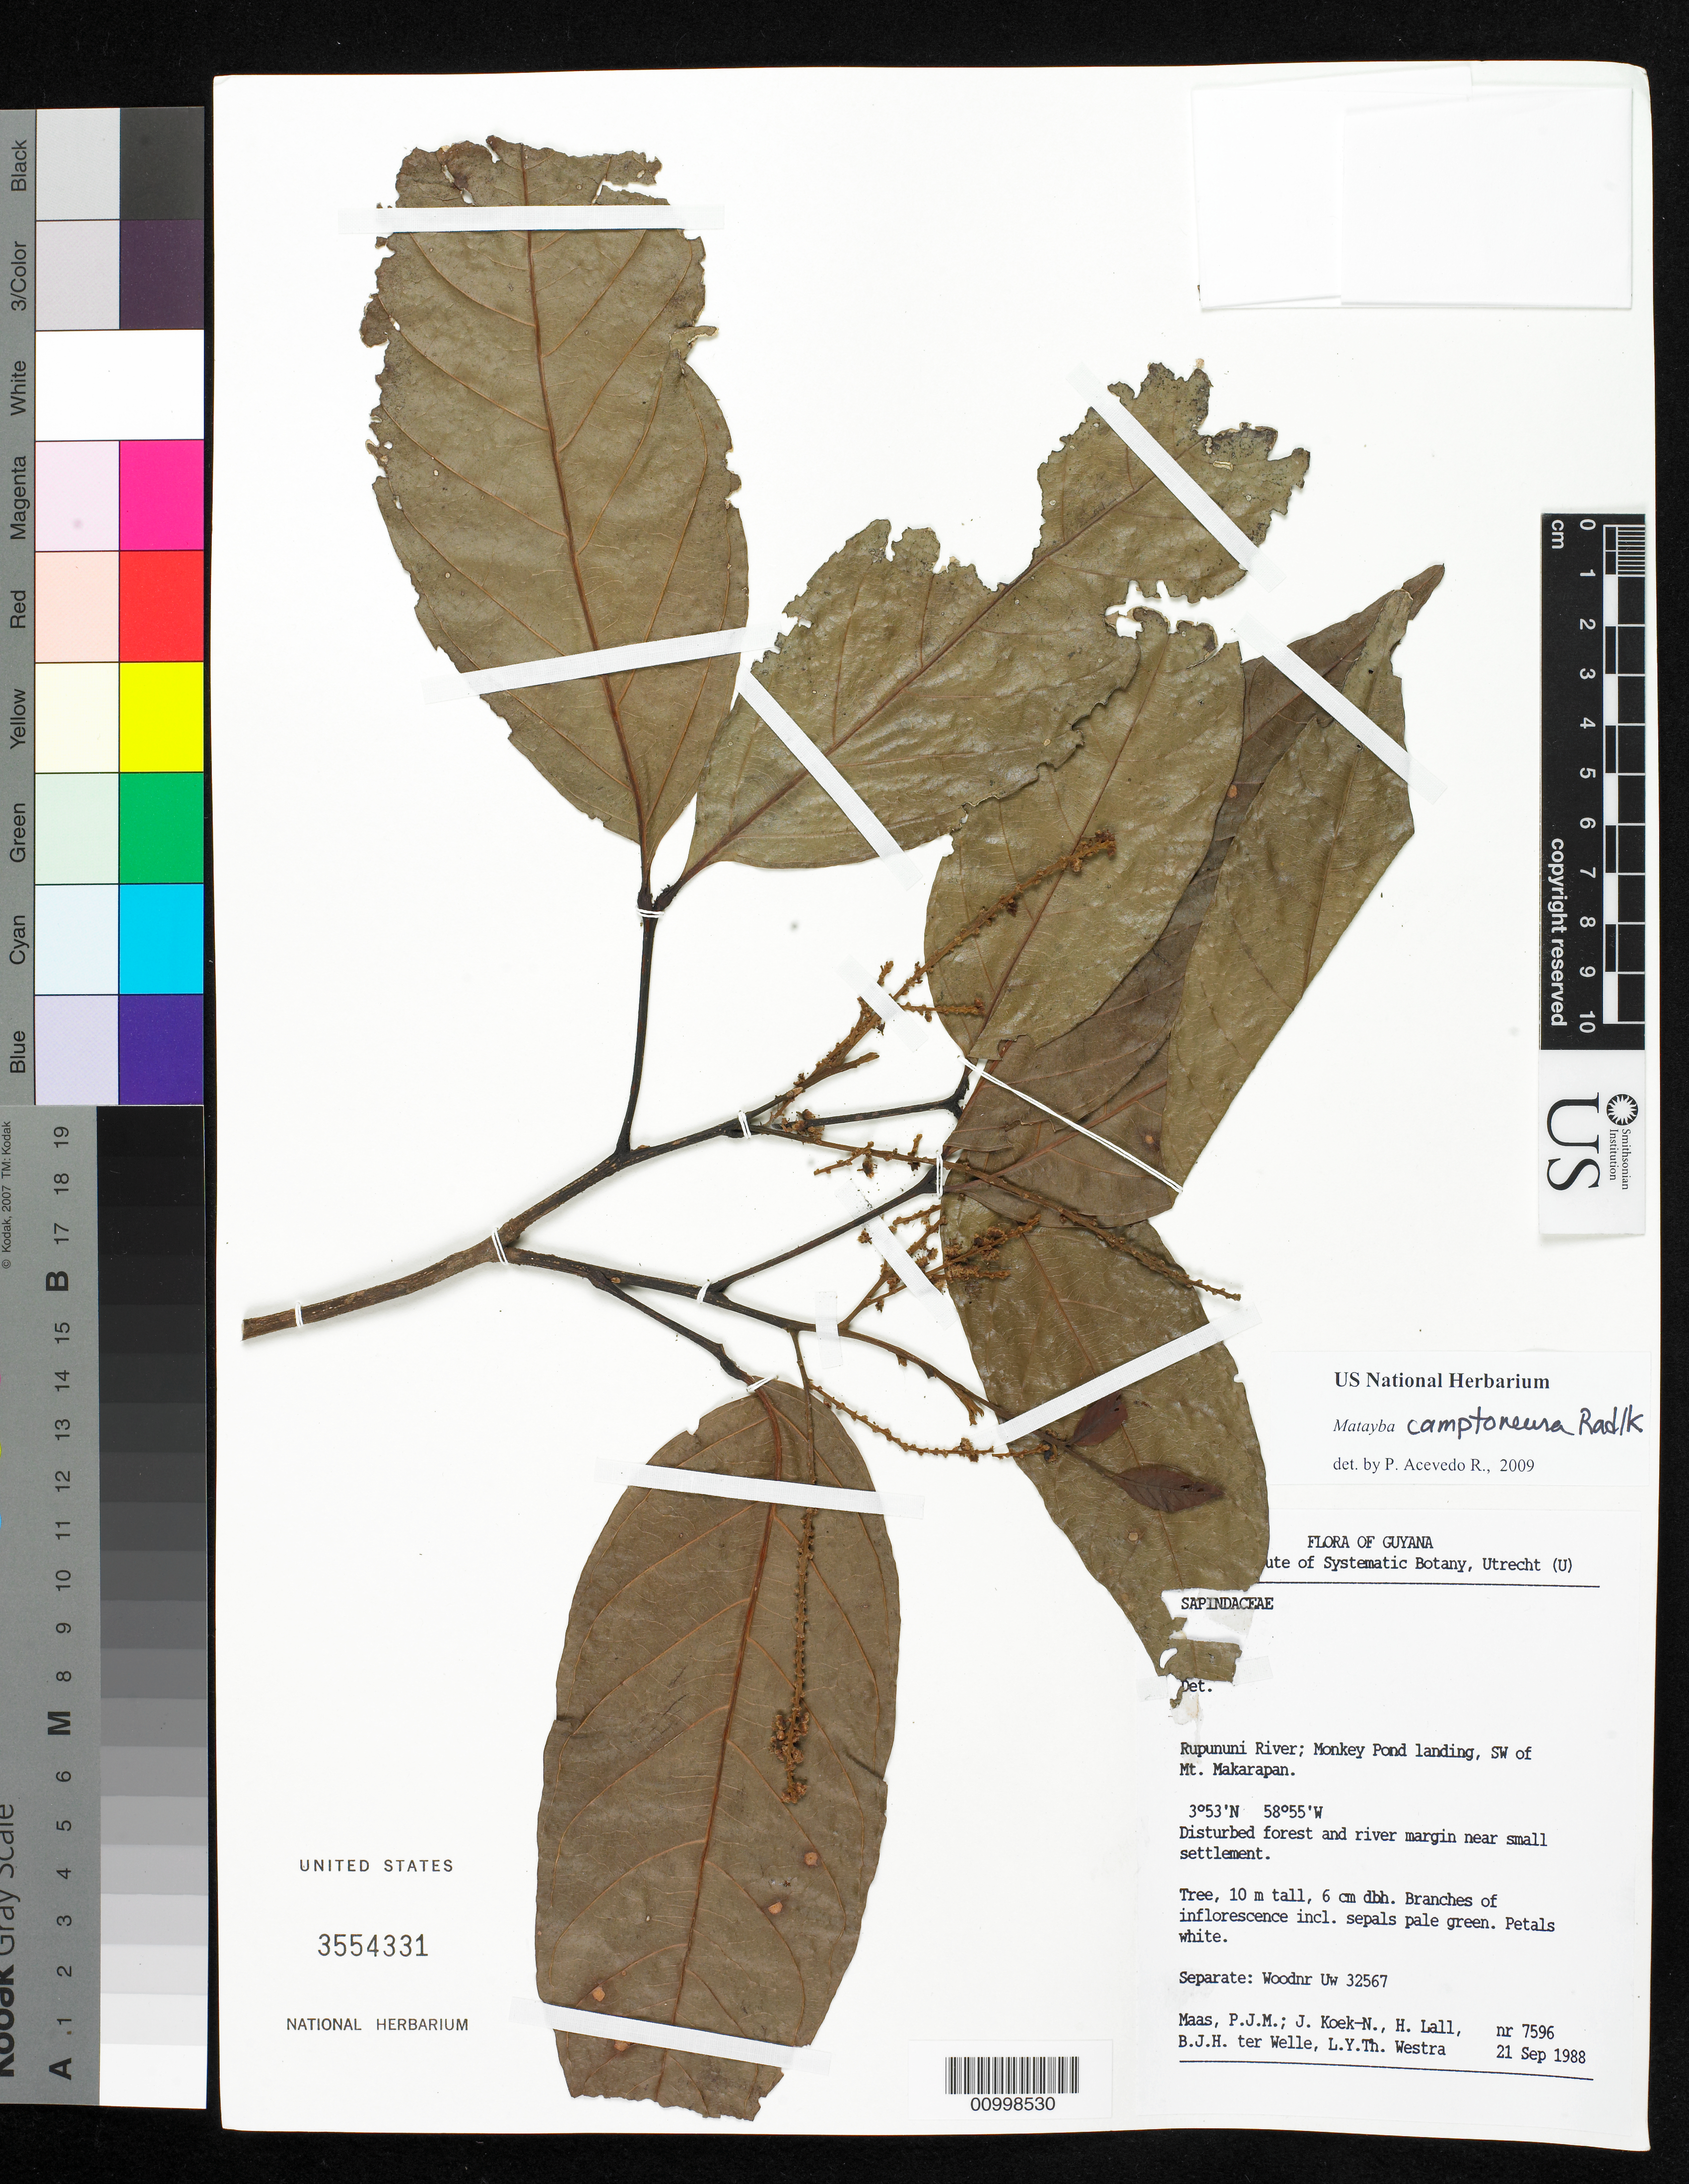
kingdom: Plantae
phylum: Tracheophyta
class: Magnoliopsida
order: Sapindales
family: Sapindaceae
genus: Matayba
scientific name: Matayba camptoneura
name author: Radlk.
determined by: Acevedo-Rodríguez, P., (BOT), Smithsonian Institution - National Museum of Natural History (UNITED STATES)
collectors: P. Maas, J. Koek-Noorman, H. Lall, B. Welle & L. Y. T. Westra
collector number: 7596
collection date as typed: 21-Sep-88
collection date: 1988-09-21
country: Guyana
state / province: U. Takutu-U. Essequibo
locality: Monkey Pond landing, SW of Mt. Makarapan; Rupununi River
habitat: Disturbed forest and river margin near small settlement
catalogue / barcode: US 3554331